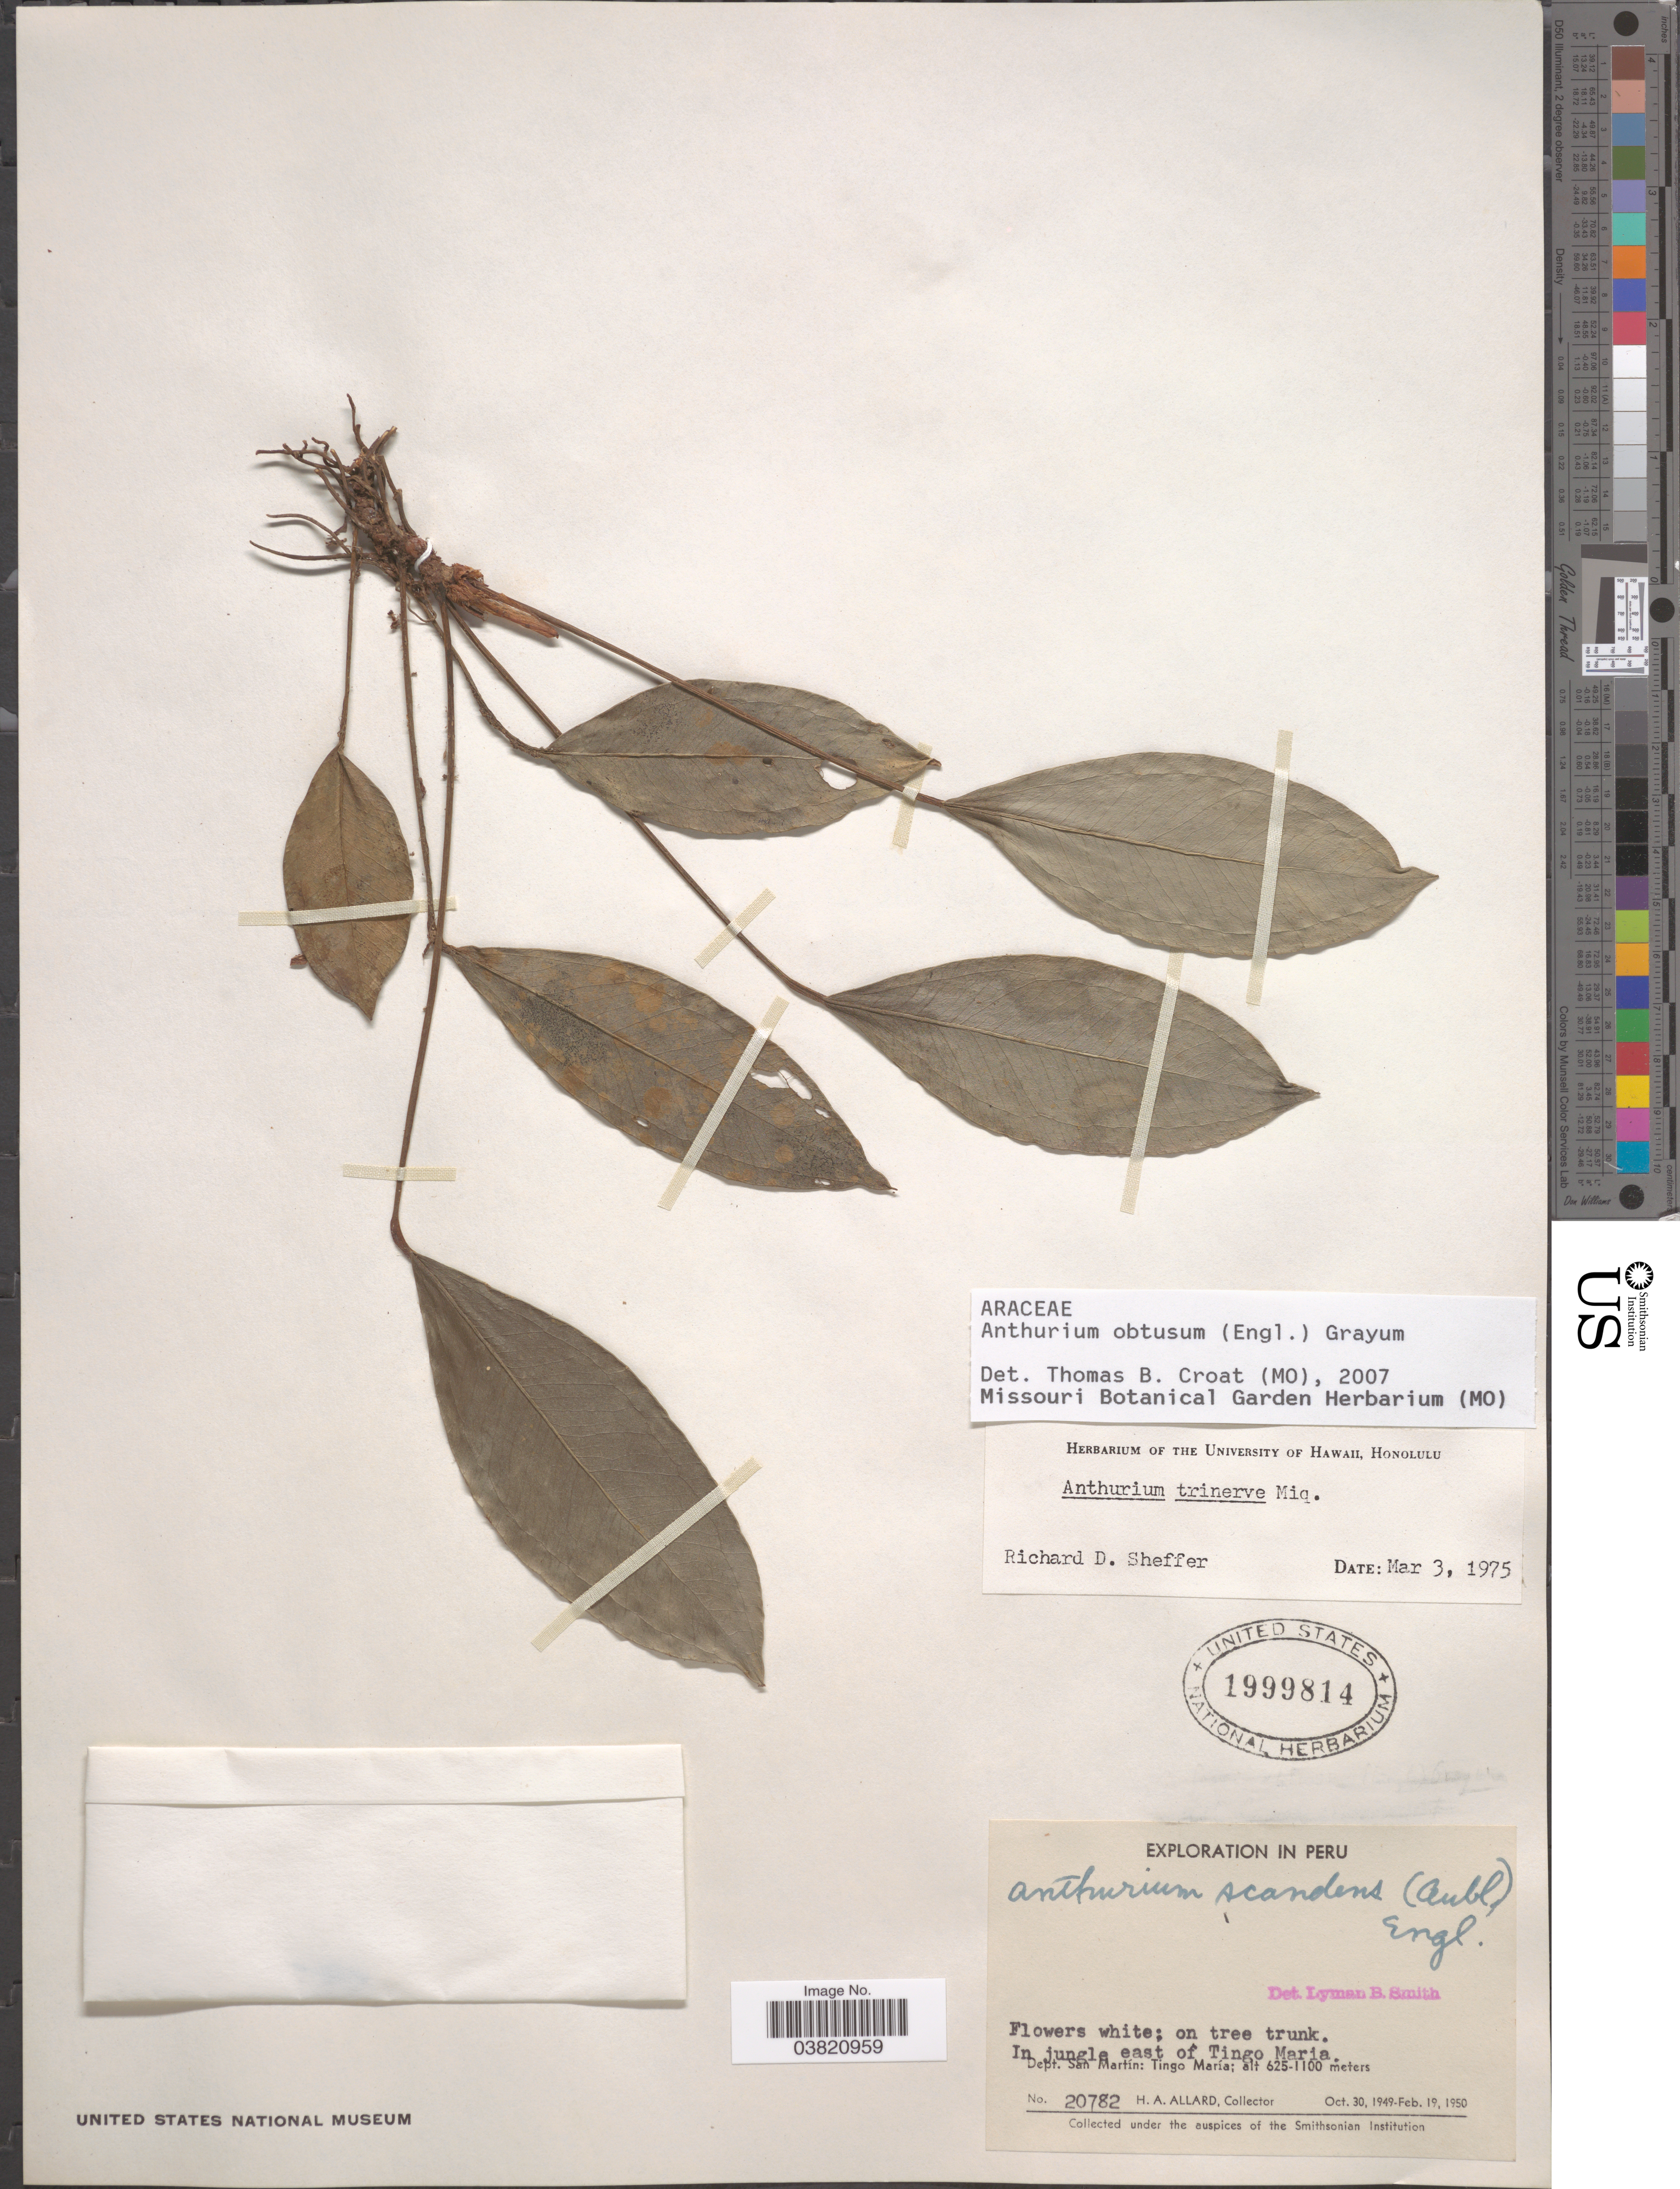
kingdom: Plantae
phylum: Tracheophyta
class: Liliopsida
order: Alismatales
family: Araceae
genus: Anthurium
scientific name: Anthurium obtusatum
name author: Engl.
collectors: H. A. Allard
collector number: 20782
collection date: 1949-10-30/1950-02-19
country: Peru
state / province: San Martín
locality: In jungle east of Tingo Maria. Dept. San Martín: Tingo María.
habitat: in jungle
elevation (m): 625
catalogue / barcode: US 1999814